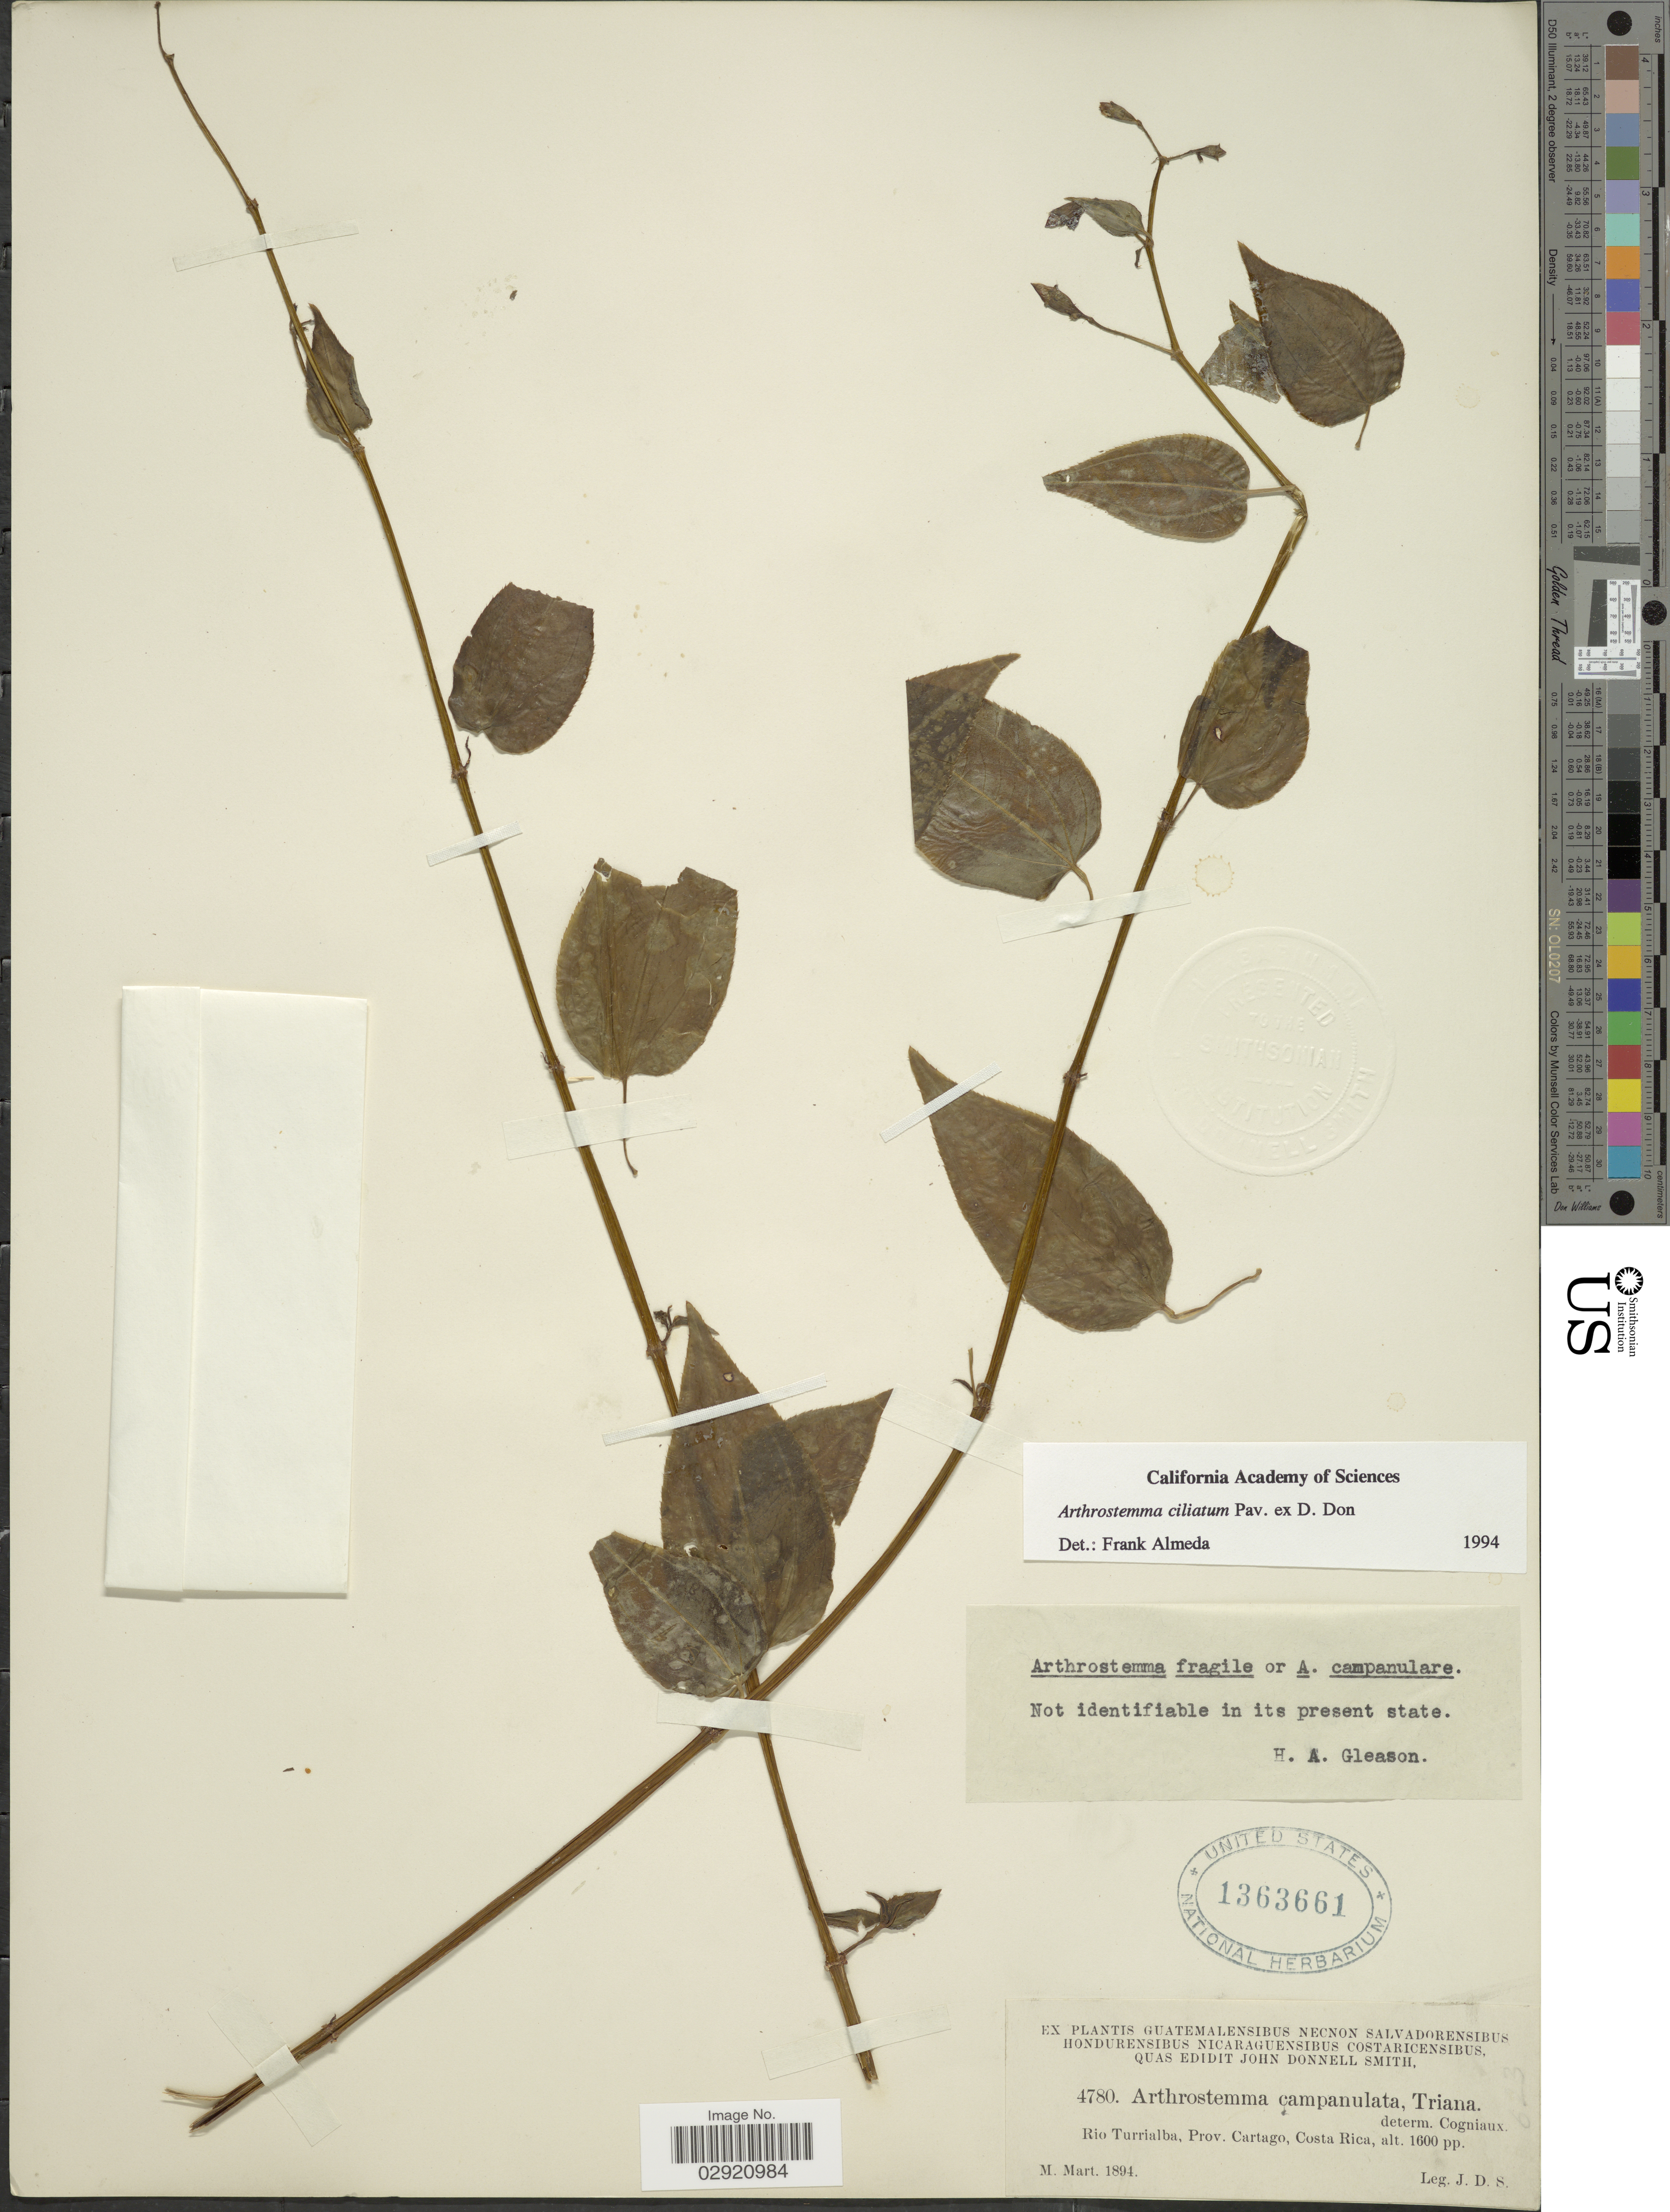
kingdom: Plantae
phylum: Tracheophyta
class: Magnoliopsida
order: Myrtales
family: Melastomataceae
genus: Arthrostemma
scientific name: Arthrostemma ciliatum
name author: Pav. ex D. Don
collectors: J. Donnell Smith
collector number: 4780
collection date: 1894-03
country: Costa Rica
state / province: Cartago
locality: Rio Turrialba.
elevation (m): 488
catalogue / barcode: US 1363661